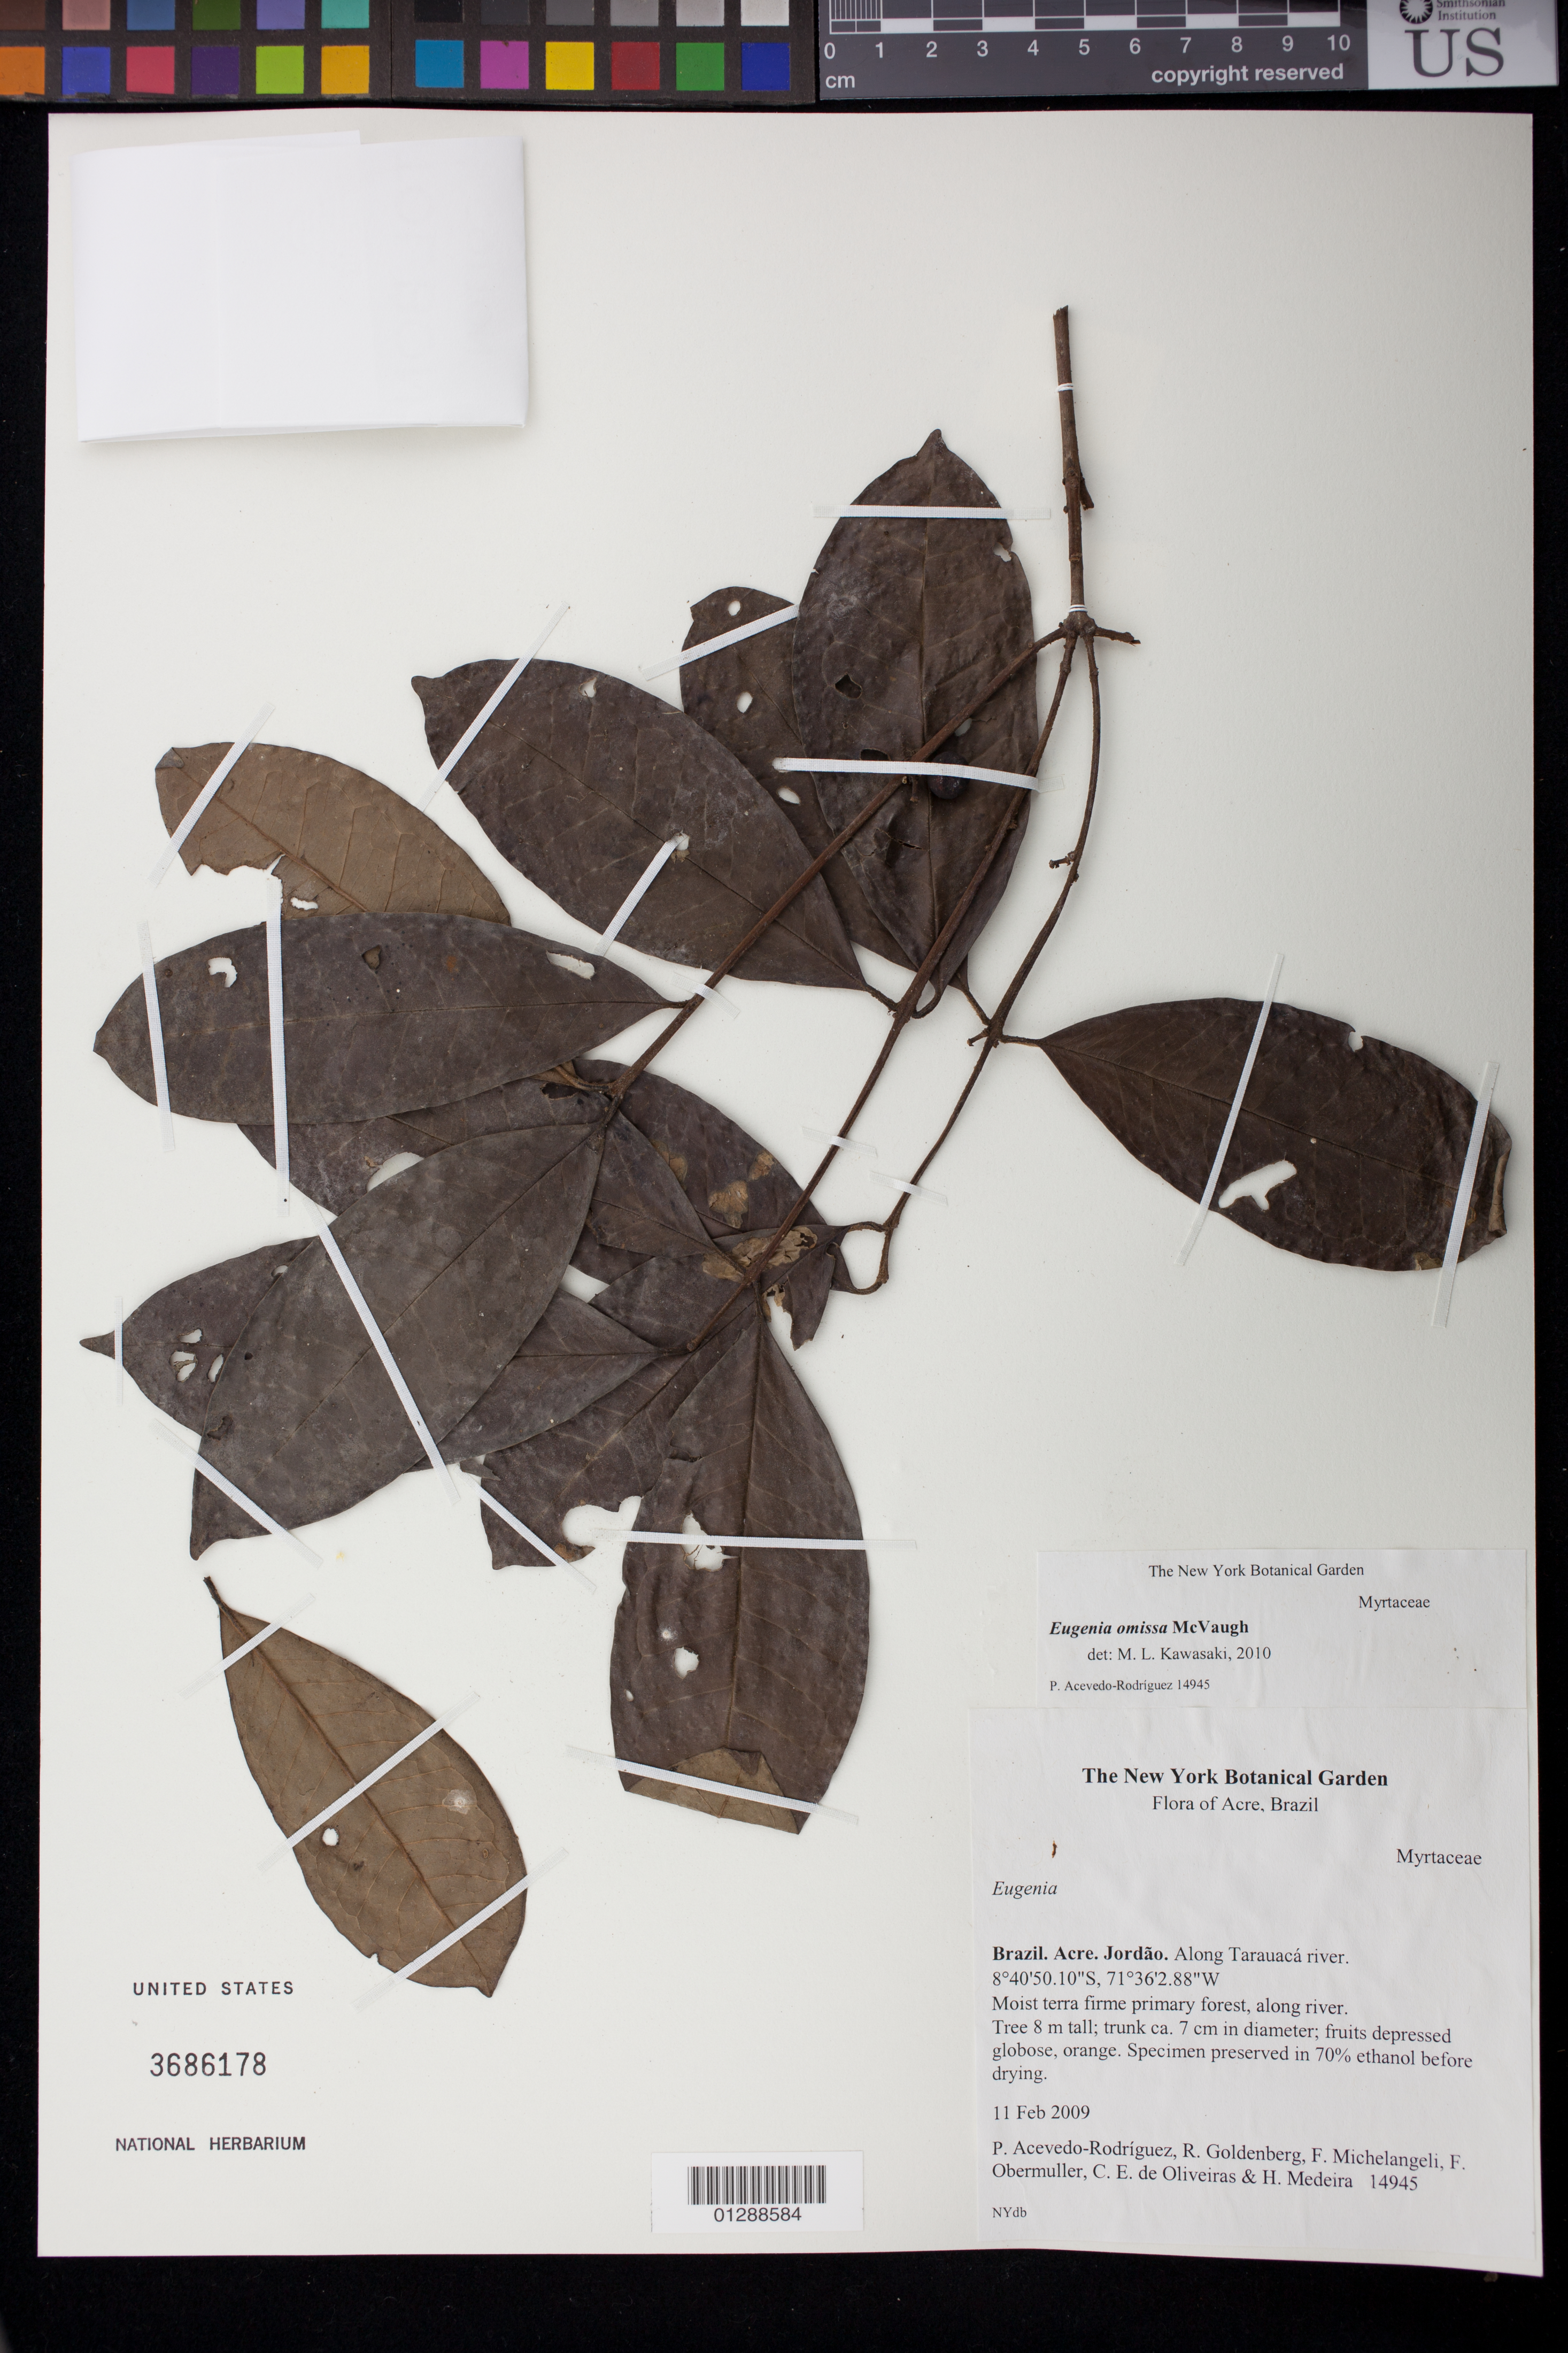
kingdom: Plantae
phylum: Tracheophyta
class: Magnoliopsida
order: Myrtales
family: Myrtaceae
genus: Eugenia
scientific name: Eugenia omissa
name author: McVaugh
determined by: Kawasaki, María L.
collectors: P. Acevedo-Rodr., R. Goldenberg, F. Michelangelli, F. A. Obermuller, C. E. de Oliveiras & H. Medeiro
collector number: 14945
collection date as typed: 11 Feb 2009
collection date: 2009-02-11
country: Brazil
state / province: Acre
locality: Acre; Municipio Jordao. Along Taruaca river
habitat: moist terra firme primary forest, along river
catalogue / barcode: US 3686178